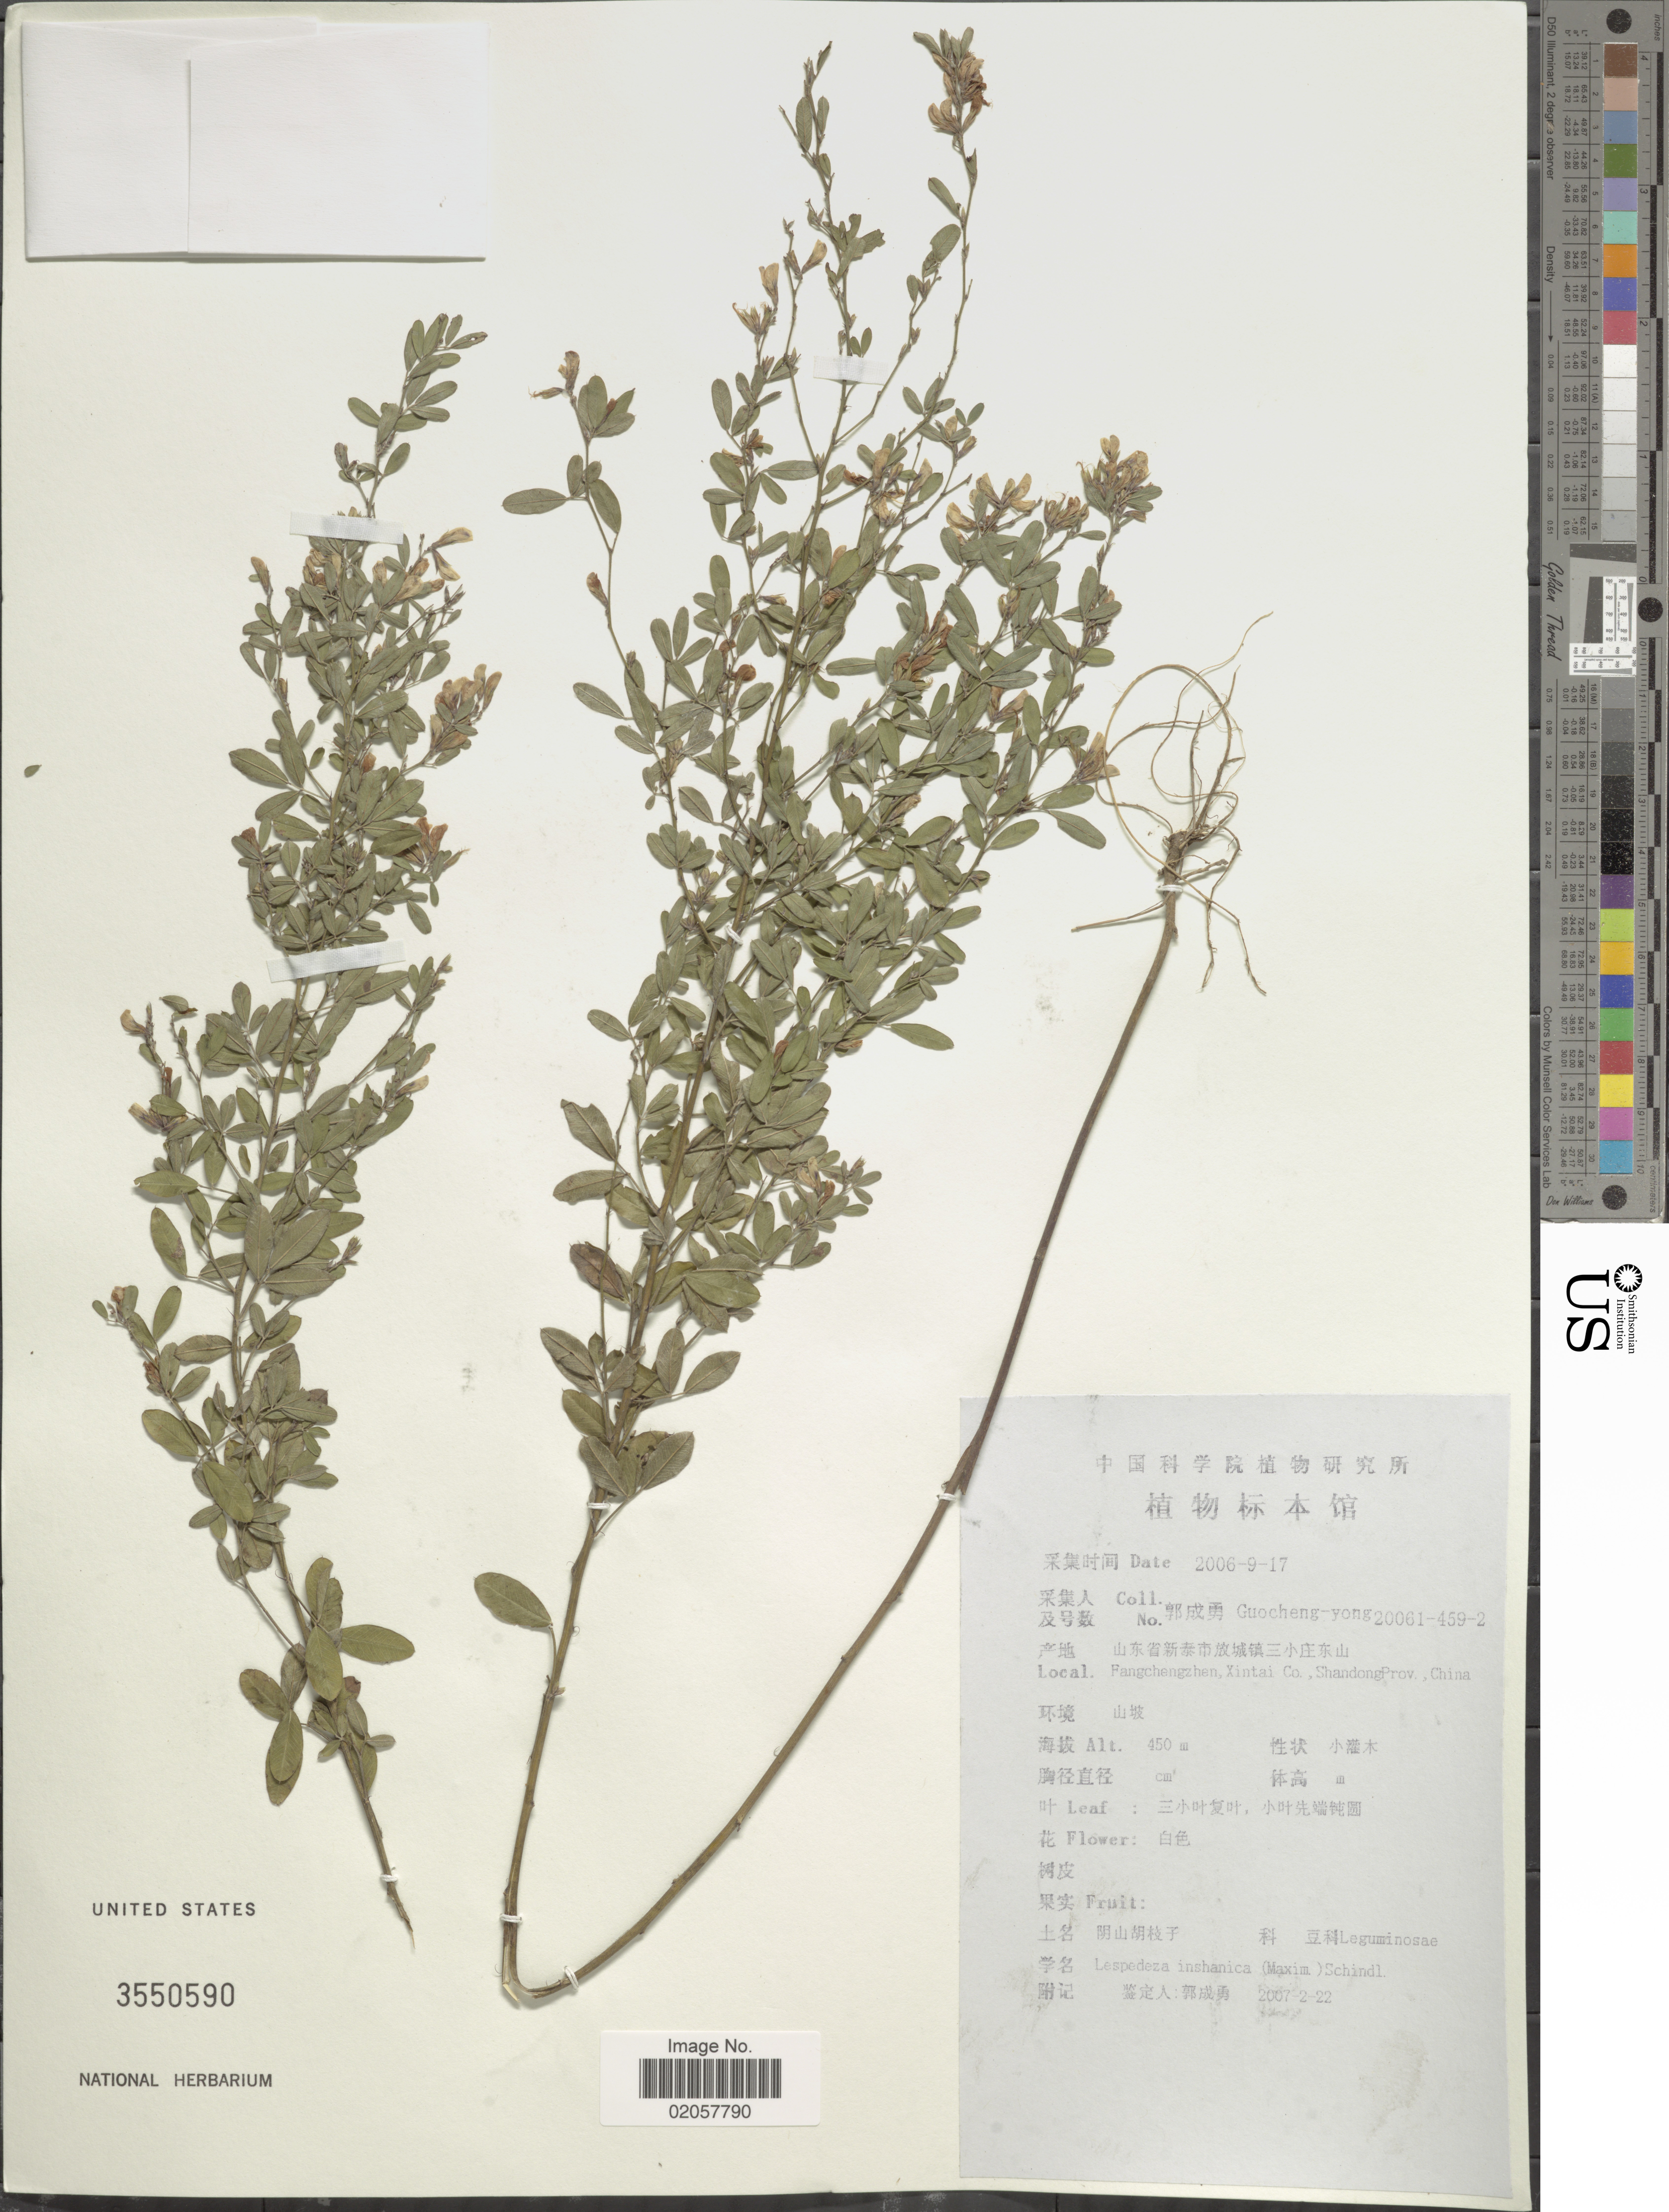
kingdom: Plantae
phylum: Tracheophyta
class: Magnoliopsida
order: Fabales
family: Fabaceae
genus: Lespedeza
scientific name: Lespedeza inschanica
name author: (Maxim.) Schindl.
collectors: Guo cheng-yong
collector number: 20061-459-2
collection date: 2006-09-17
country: China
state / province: Shandong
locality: Fangchengzhen, Xintai Co.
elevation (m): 450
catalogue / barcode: US 3550590